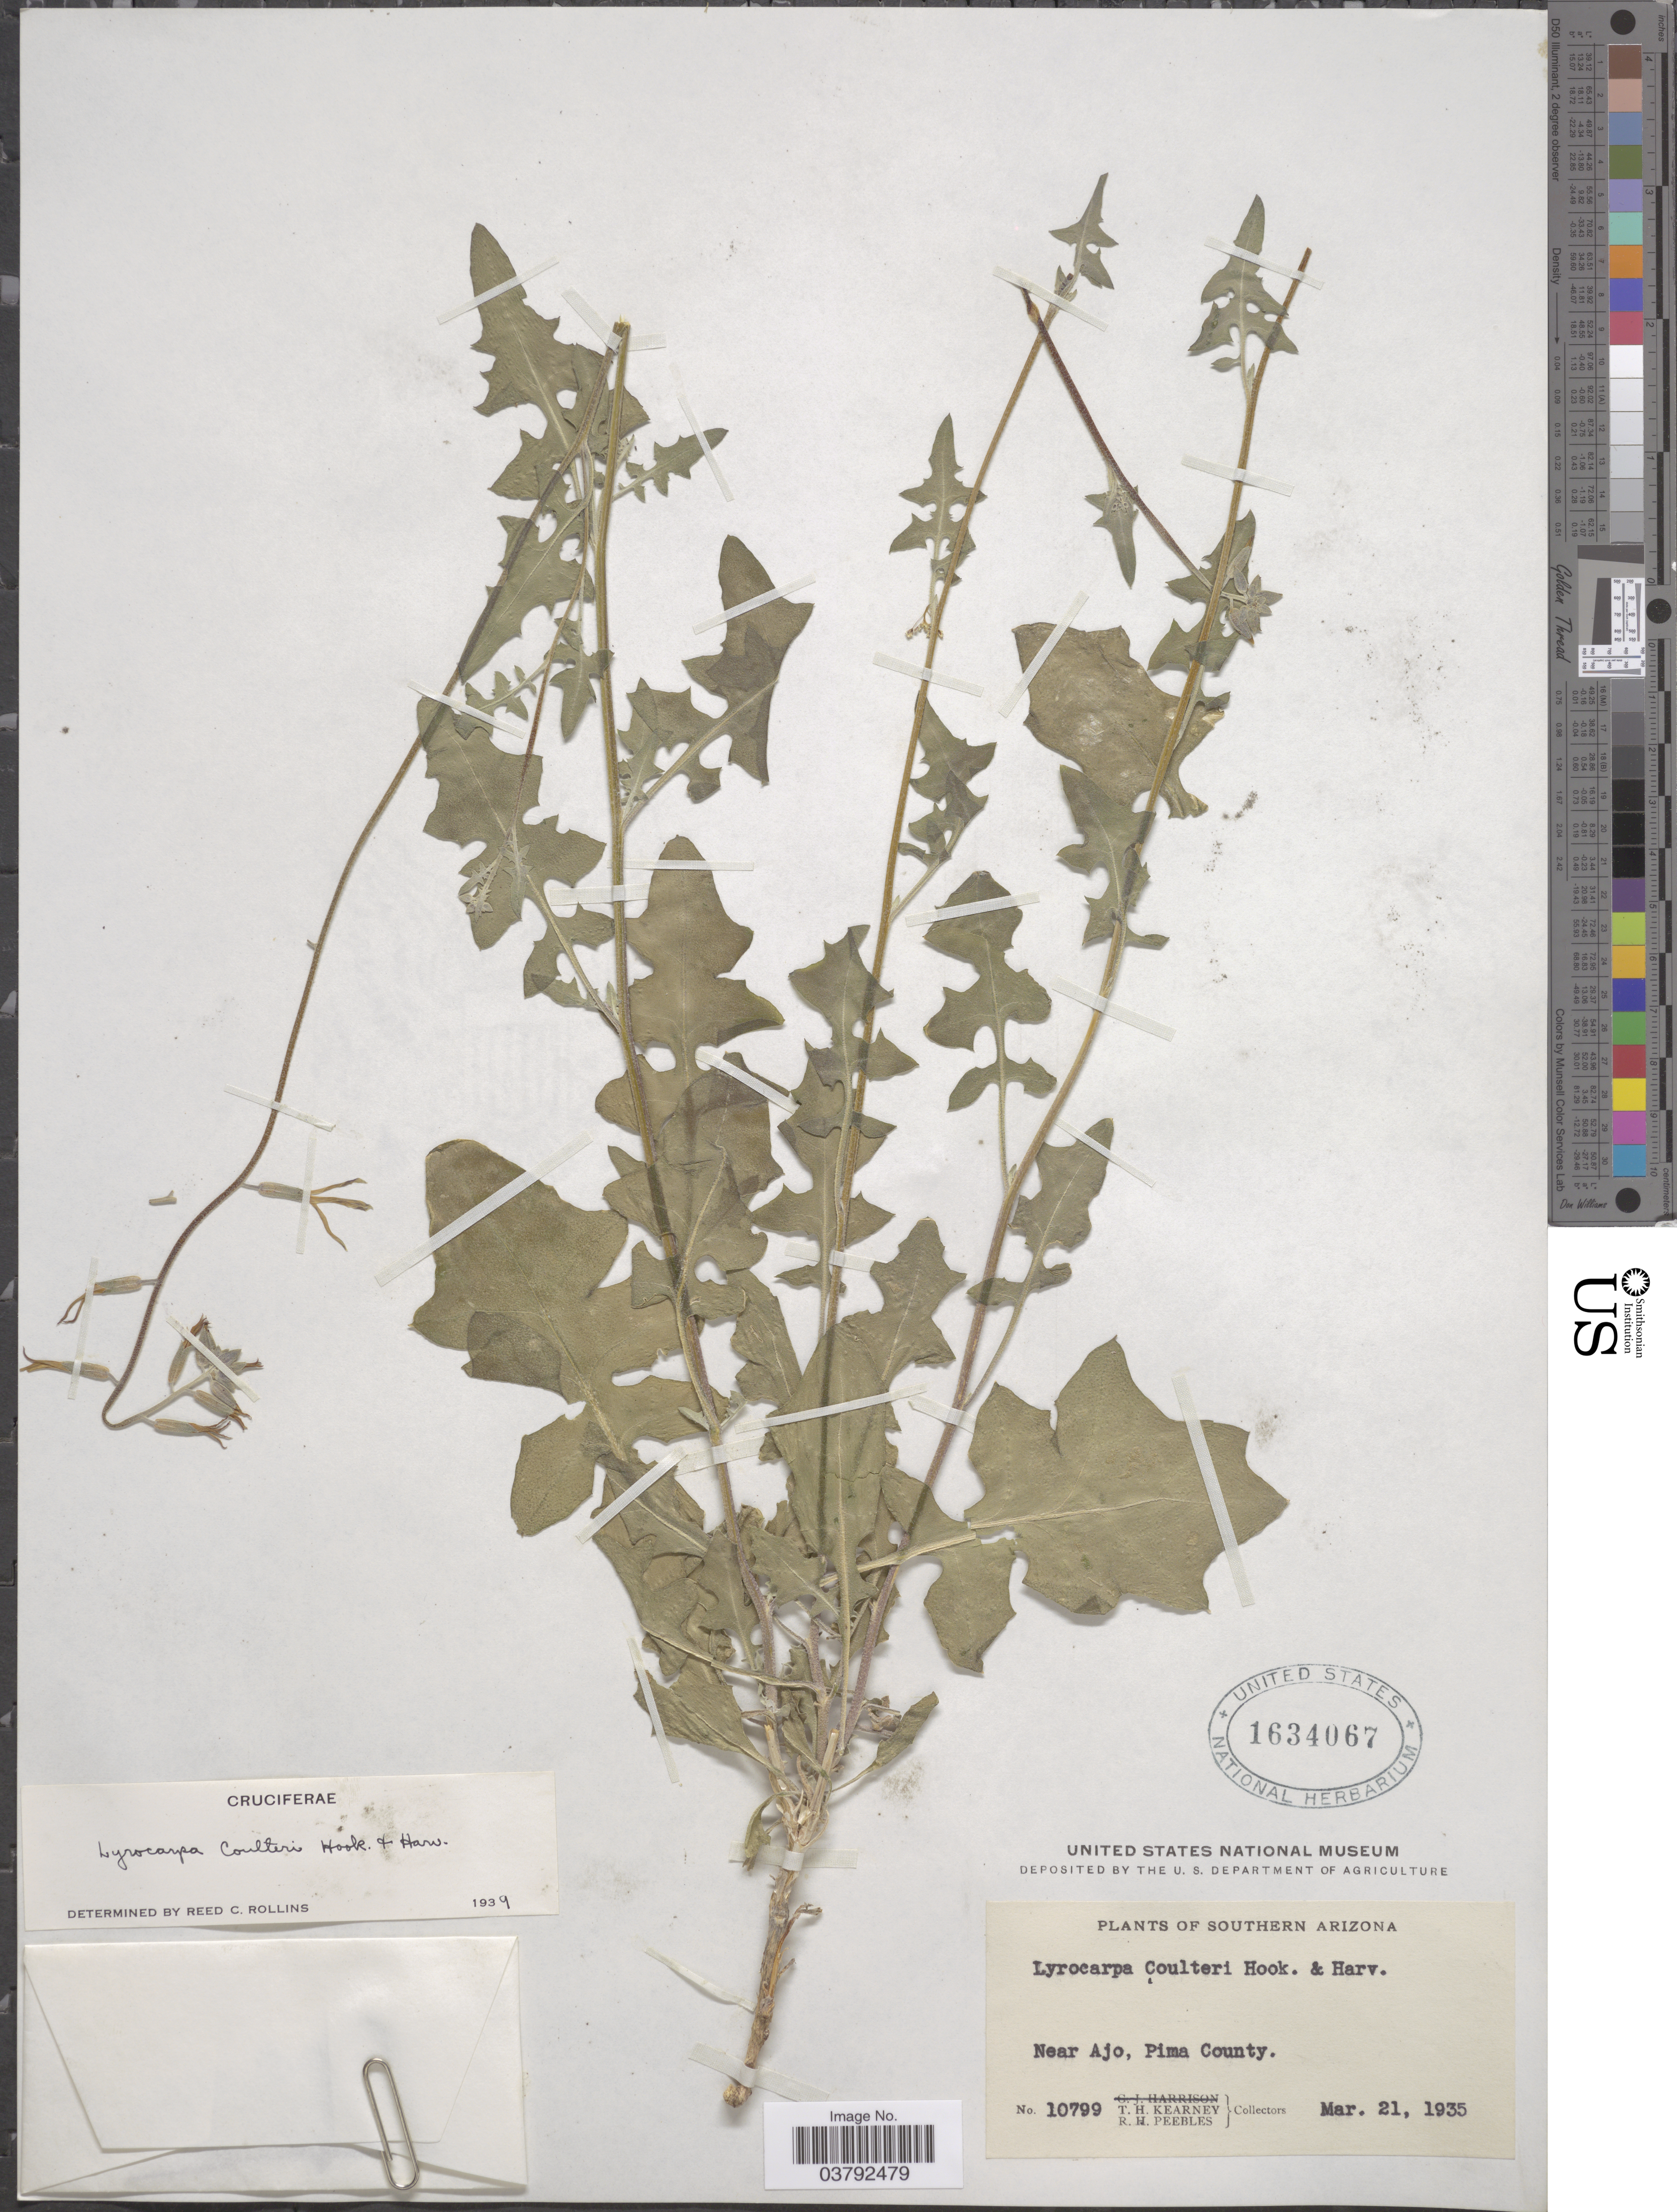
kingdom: Plantae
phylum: Tracheophyta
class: Magnoliopsida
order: Brassicales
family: Brassicaceae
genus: Lyrocarpa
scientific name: Lyrocarpa coulteri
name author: Hook. & Harv.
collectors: T. H. Kearney & R. H. Peebles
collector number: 10799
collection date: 1935-03-21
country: United States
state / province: Arizona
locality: Southern Arizona. Near Ajo, Pima County.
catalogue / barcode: US 1634067